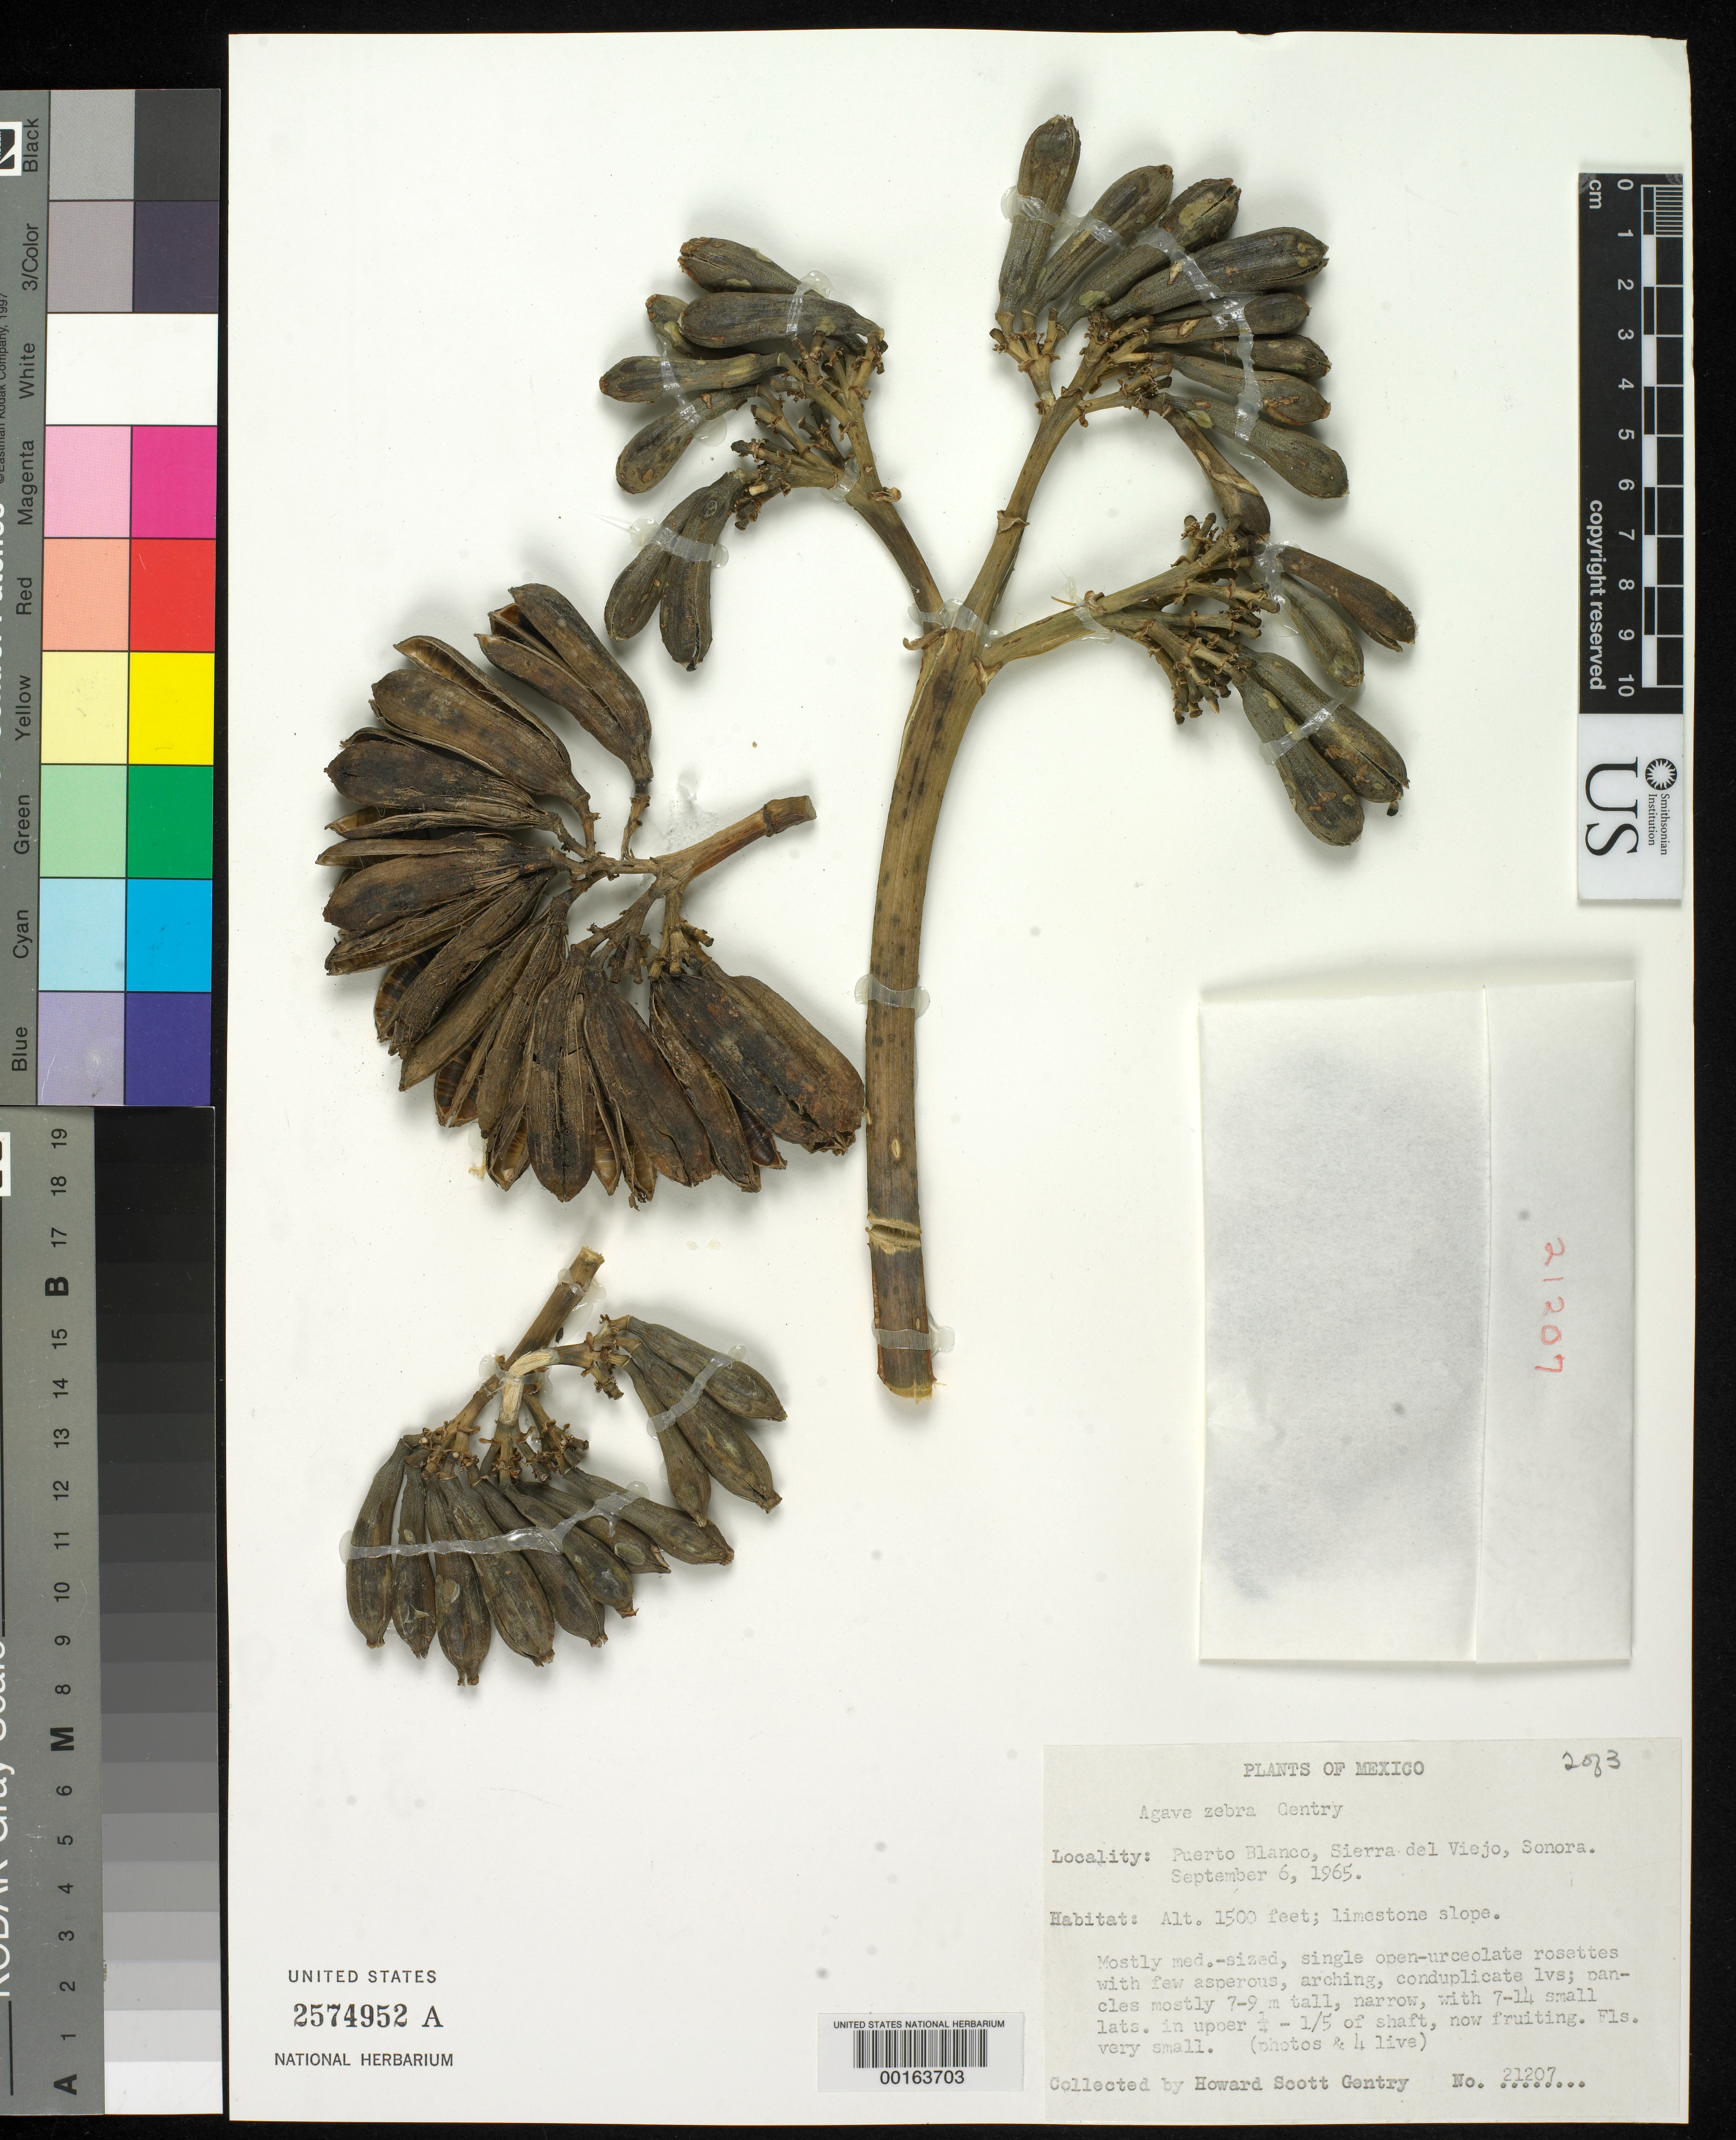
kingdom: Plantae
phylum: Tracheophyta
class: Liliopsida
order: Asparagales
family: Asparagaceae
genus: Agave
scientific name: Agave zebra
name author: Gentry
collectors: H. S. Gentry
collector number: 21207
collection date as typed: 06 Sep 1965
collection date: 1965-09-06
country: Mexico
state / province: Sonora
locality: Puerto blanco, sierra del viejo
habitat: Limestone slope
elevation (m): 457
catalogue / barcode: US 2574952A